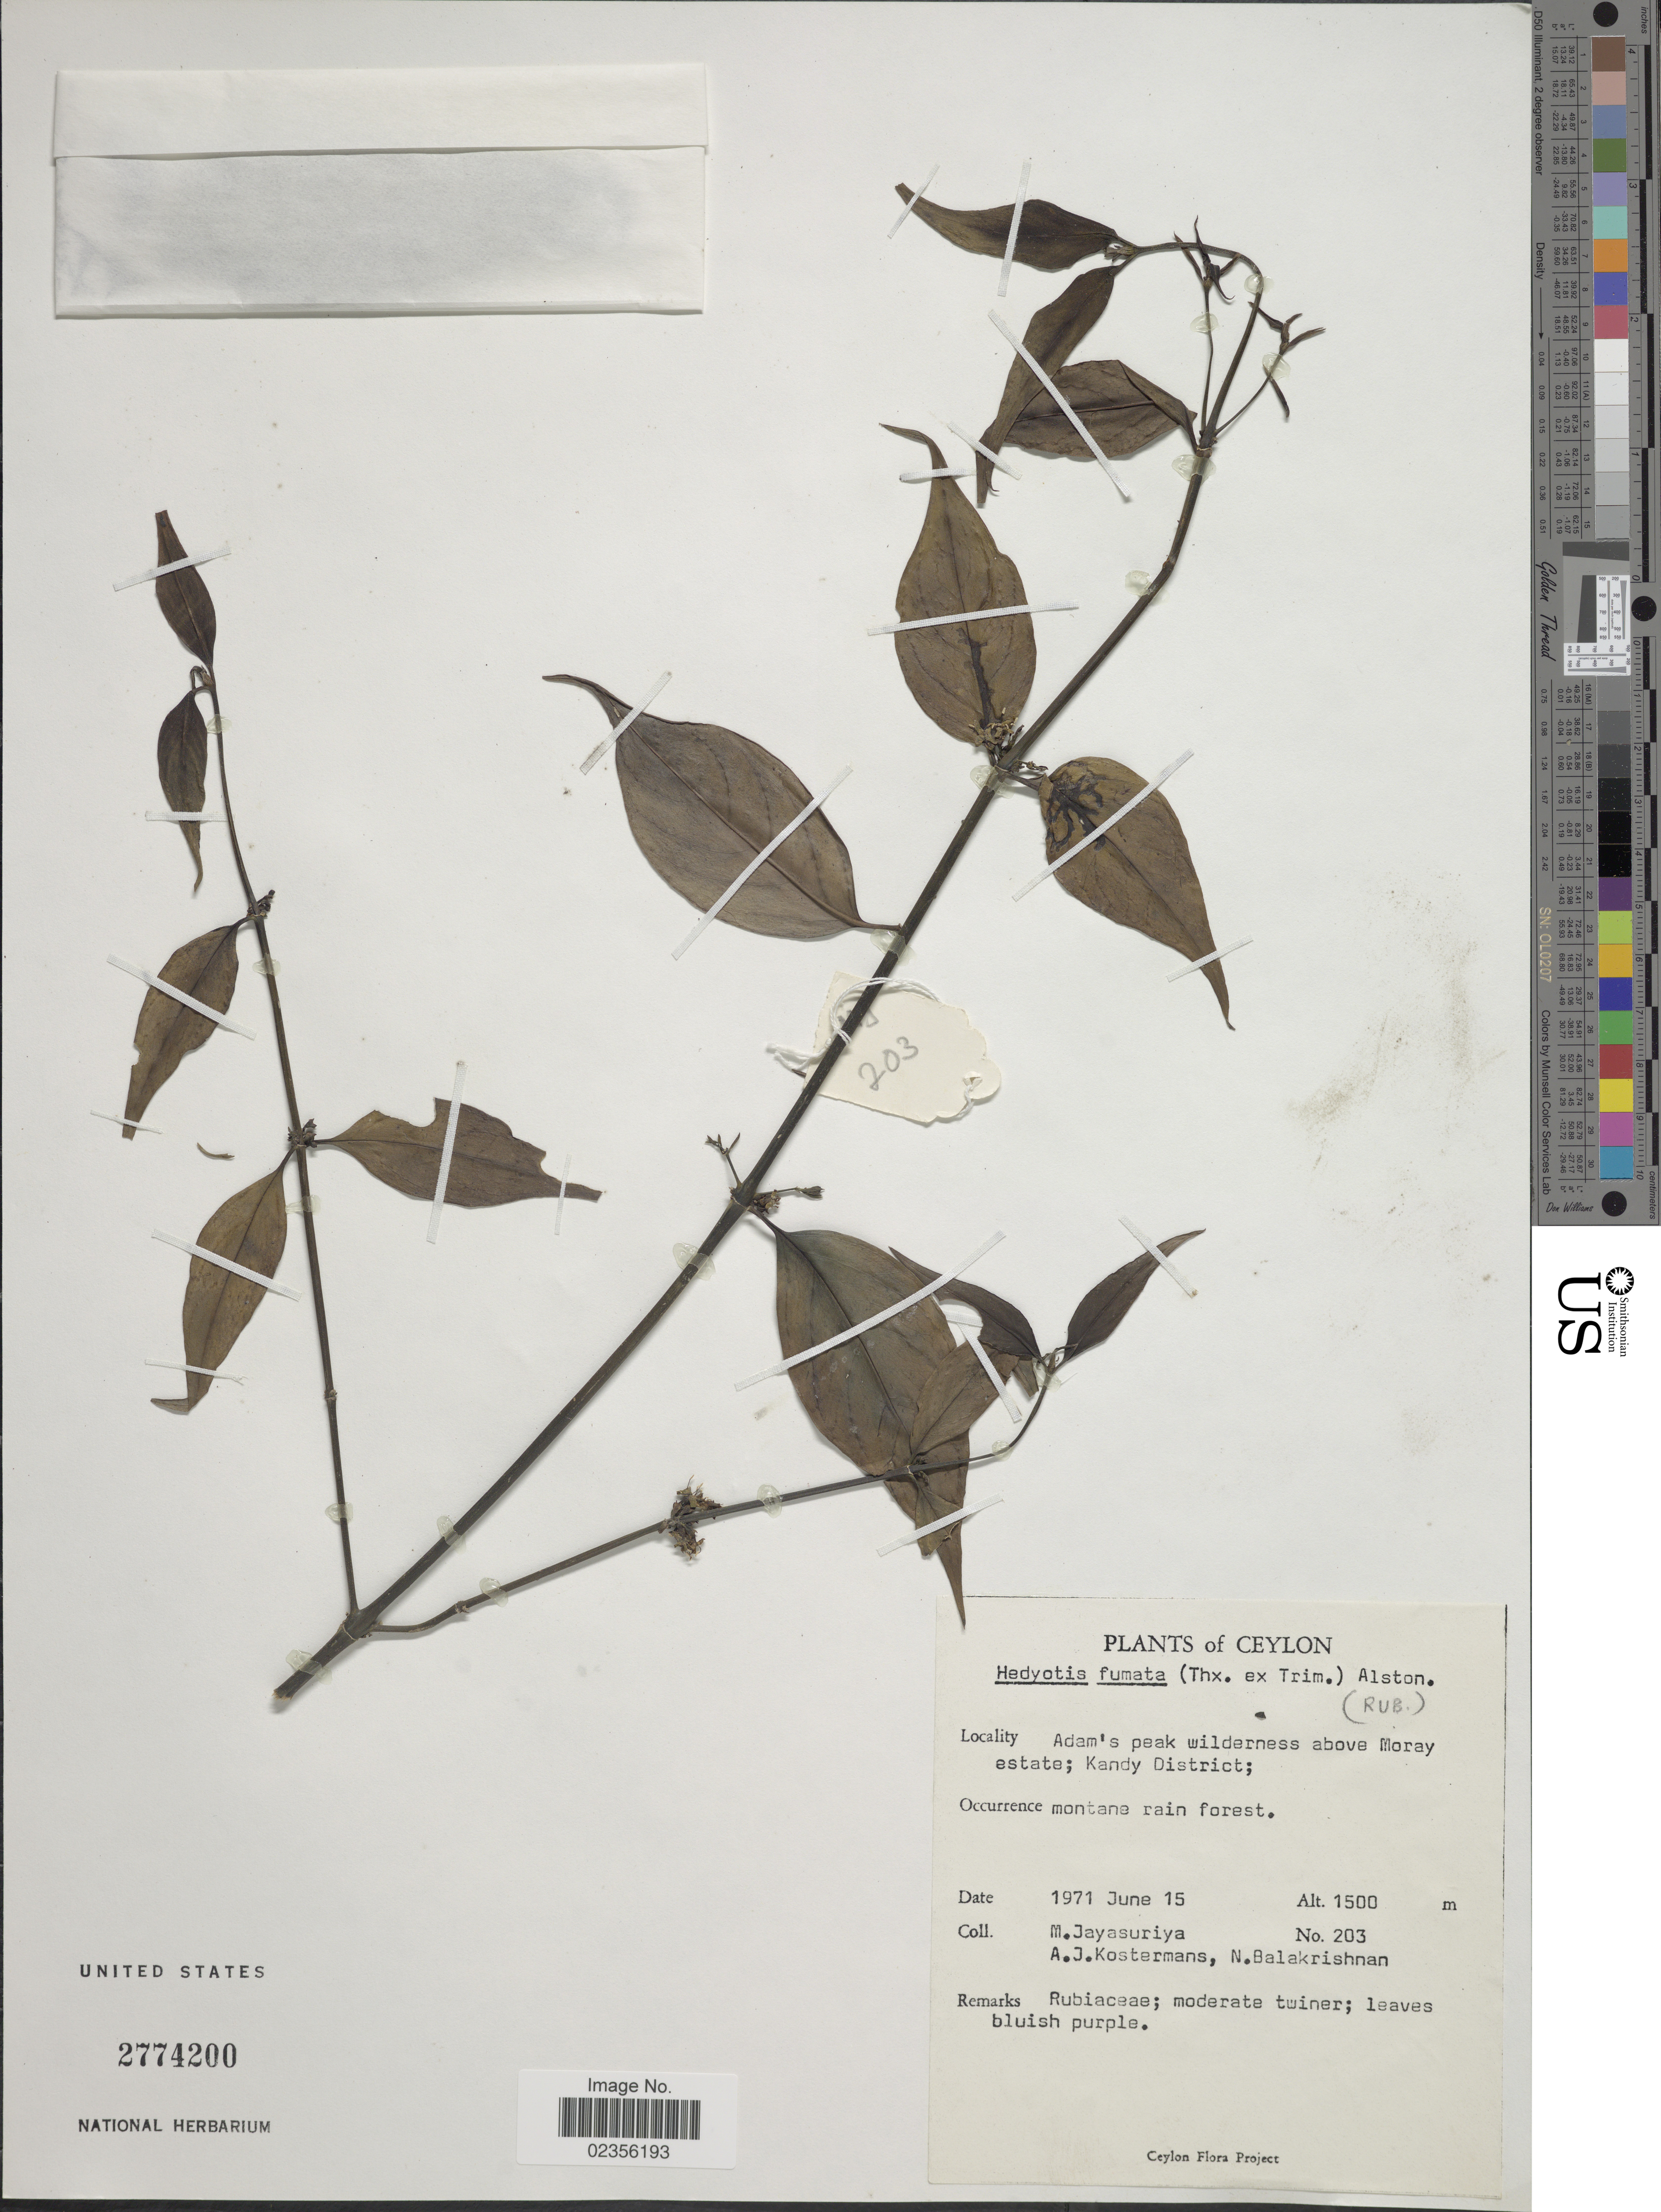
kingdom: Plantae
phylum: Tracheophyta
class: Magnoliopsida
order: Gentianales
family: Rubiaceae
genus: Hedyotis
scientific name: Hedyotis fumata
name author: Alston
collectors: M. Jayasuriya, A. J. G. Kostermans & N. Balakrishnan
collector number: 203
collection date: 1971-06-15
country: Sri Lanka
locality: Ceylon. Adam's peak wilderness above Moray estate; Kandy District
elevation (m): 1500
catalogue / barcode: US 2774200